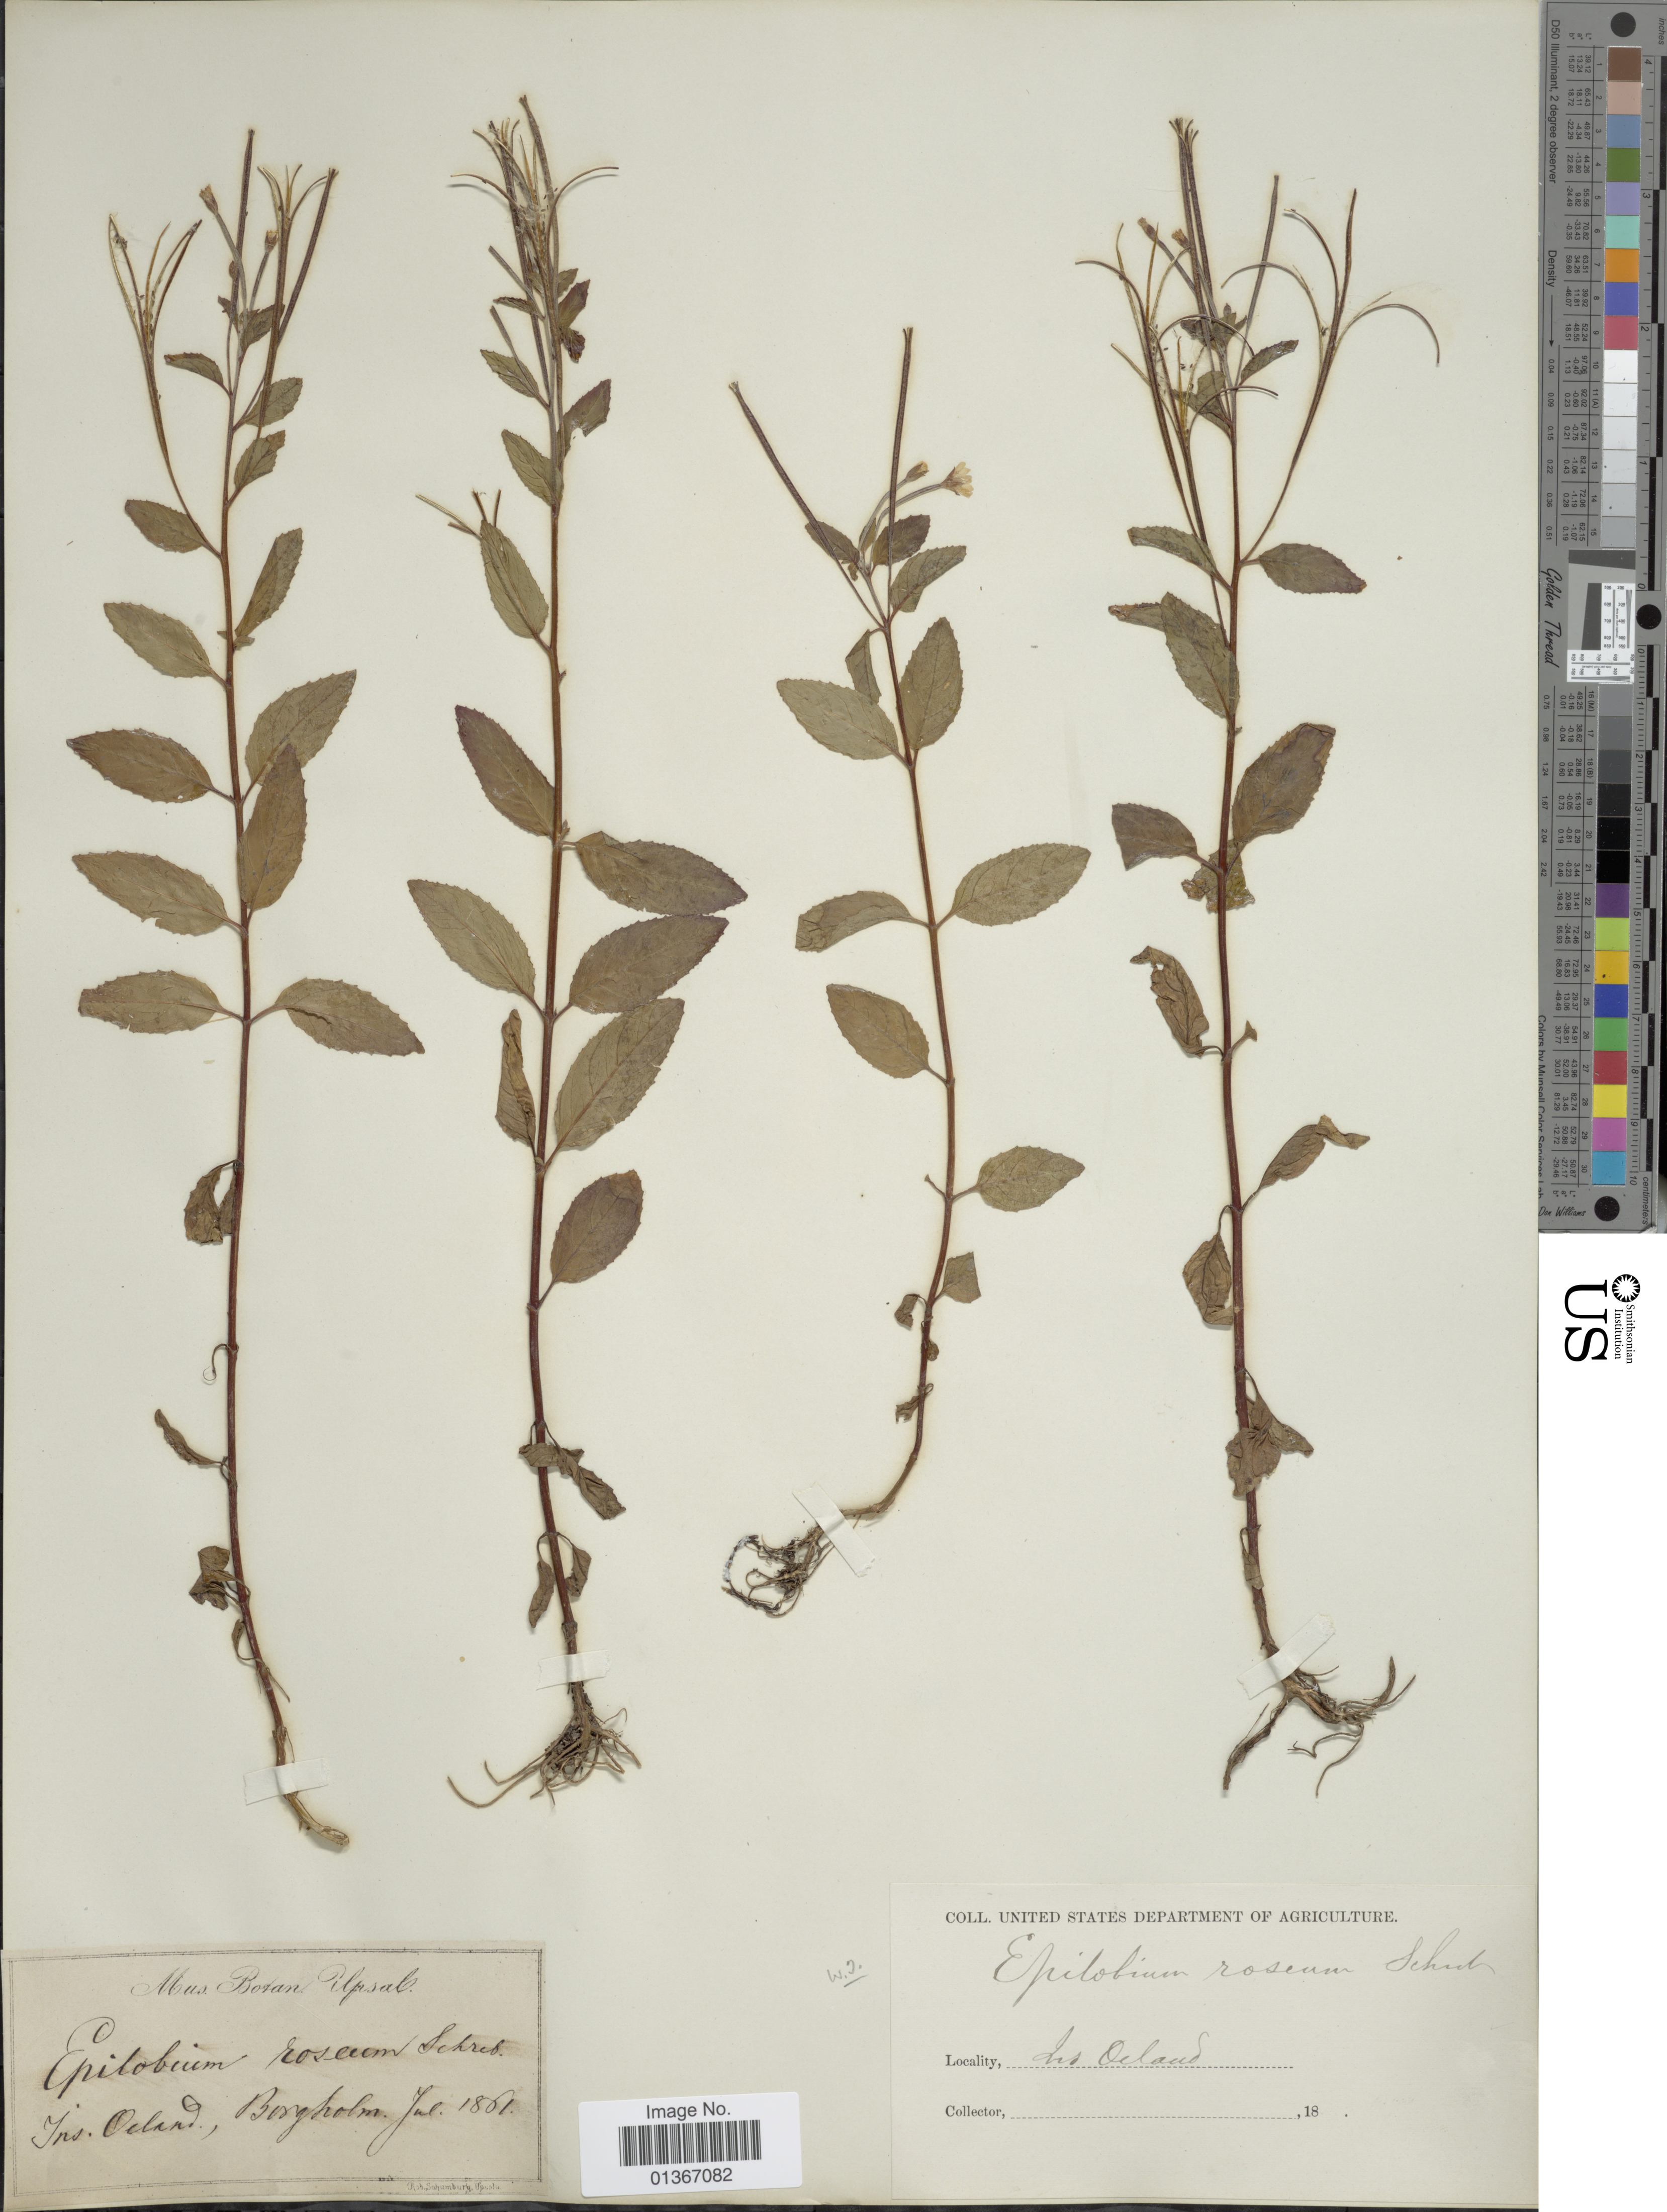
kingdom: Plantae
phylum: Tracheophyta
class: Magnoliopsida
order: Myrtales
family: Onagraceae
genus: Epilobium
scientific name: Epilobium roseum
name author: Schreb.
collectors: United States Department of Agriculture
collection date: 1861-07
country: Sweden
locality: Ins. Oeland, Borgholm.